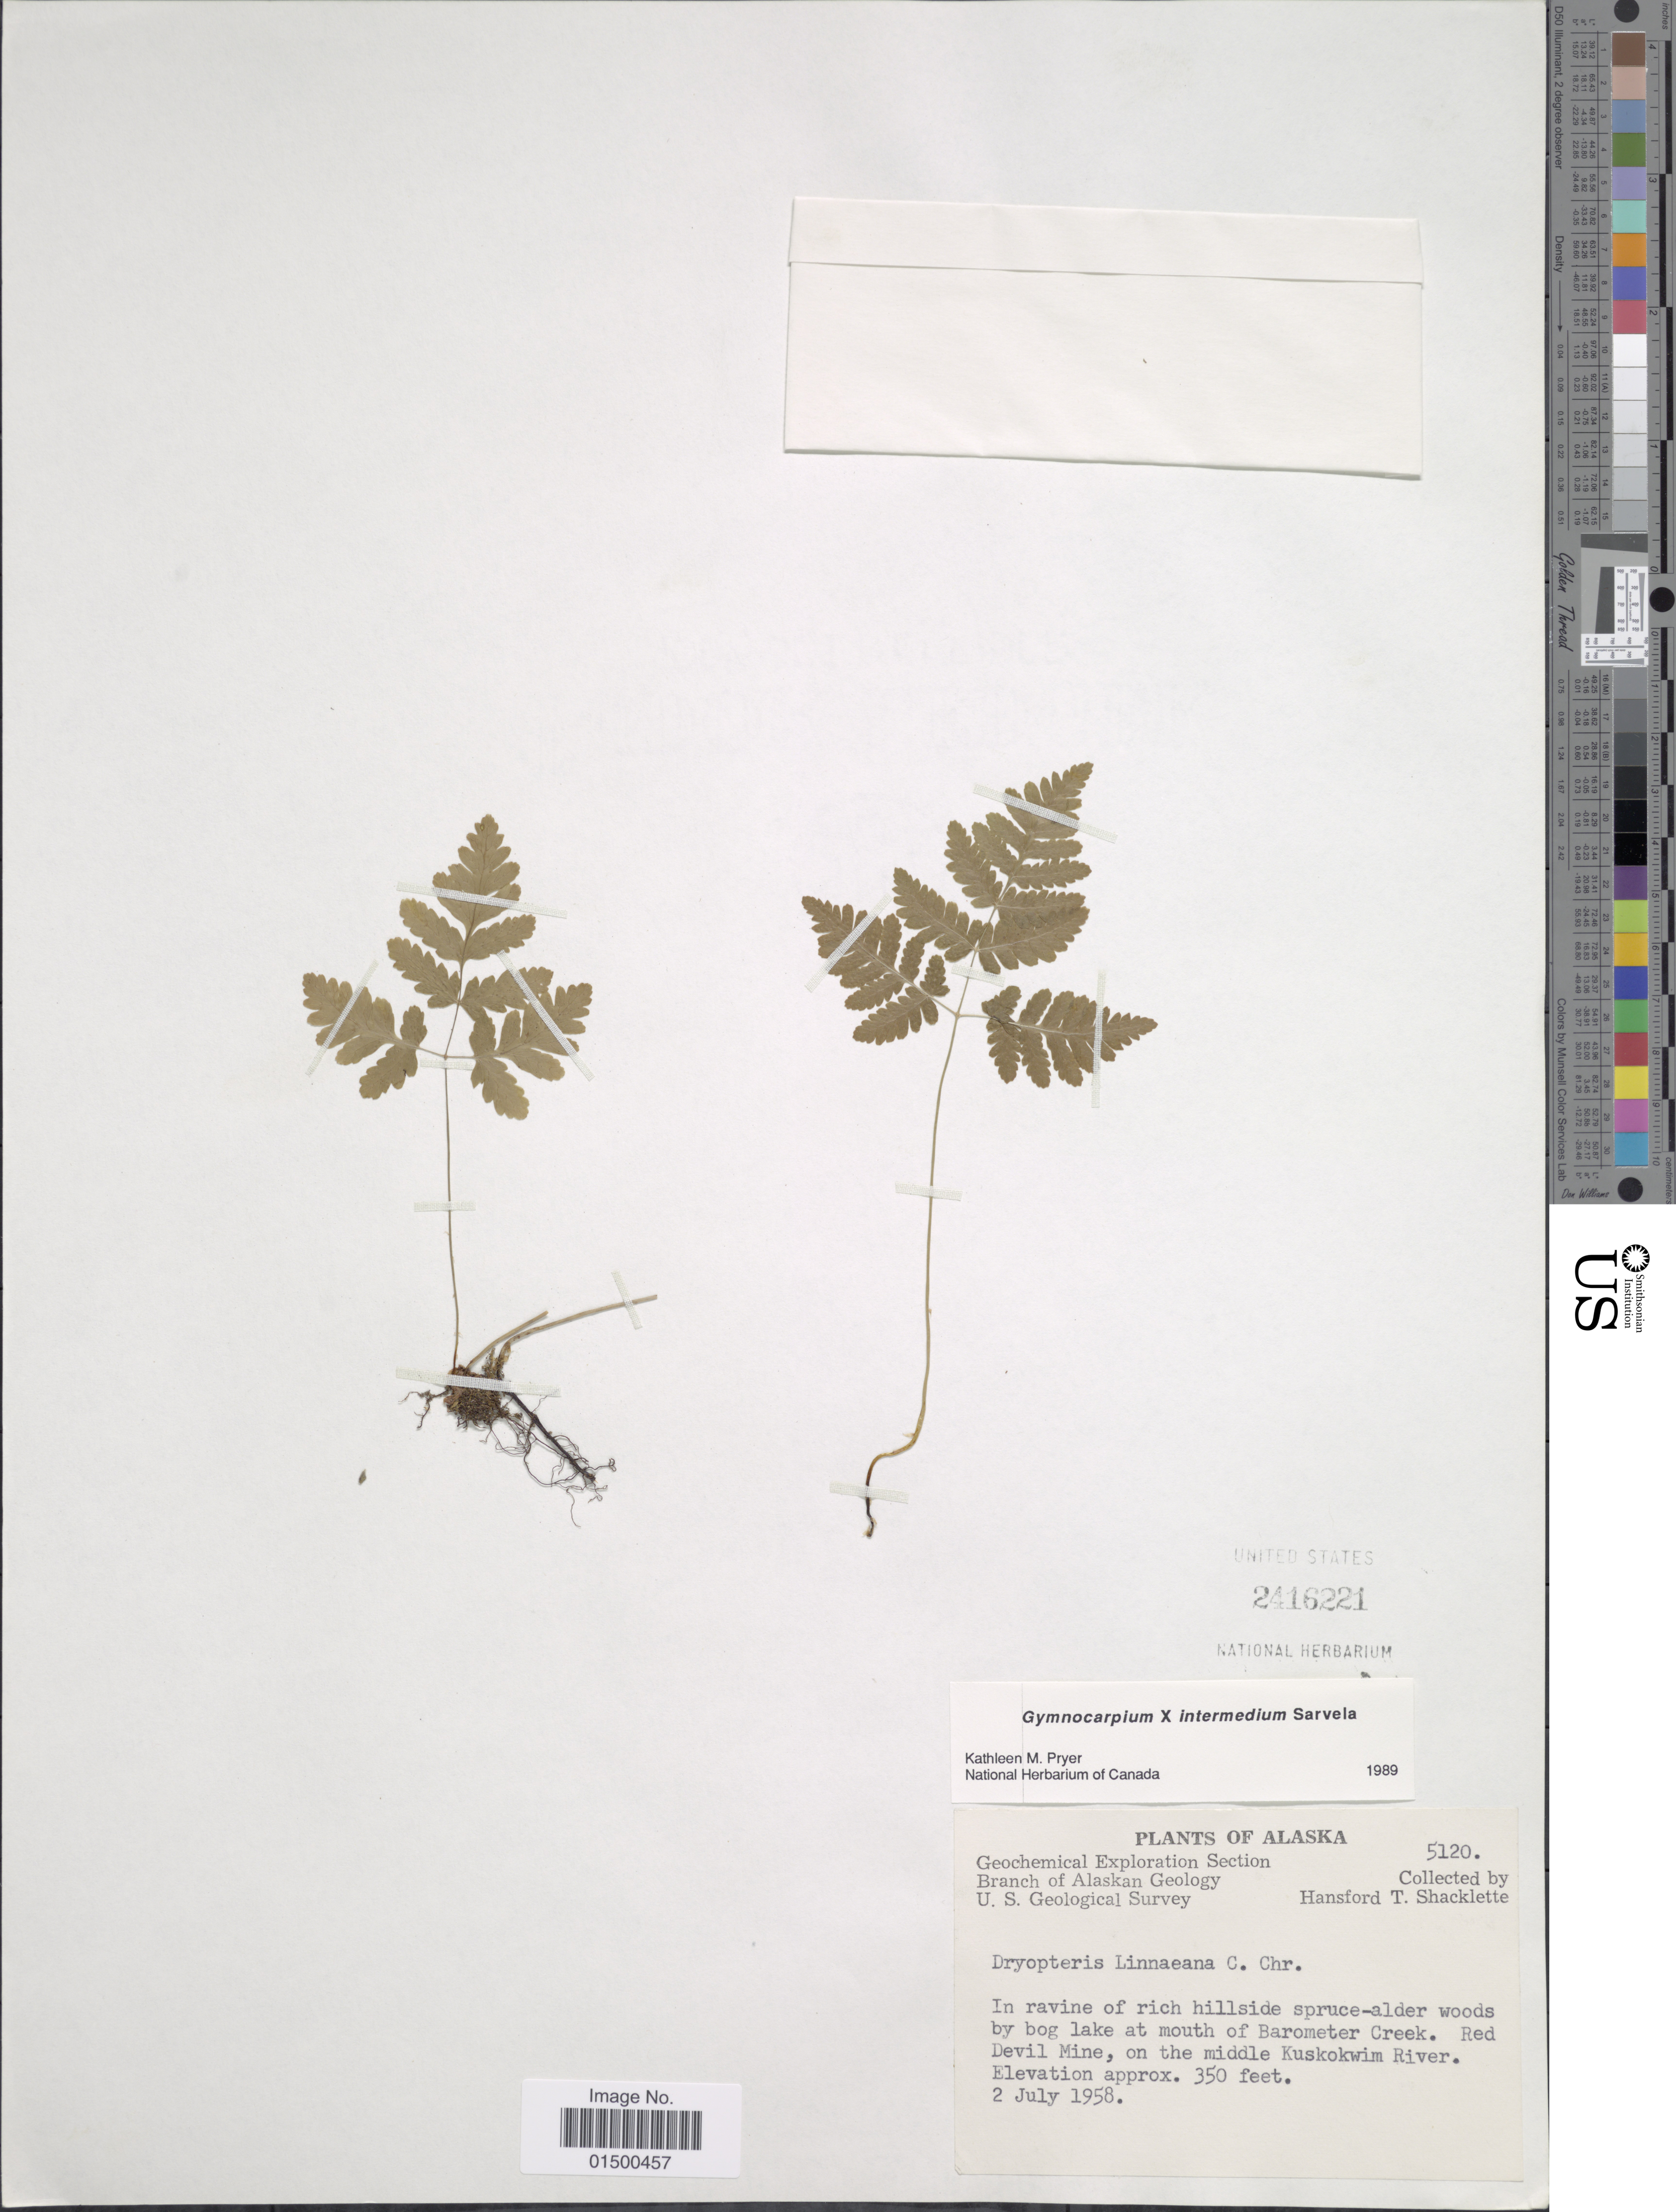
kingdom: Plantae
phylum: Tracheophyta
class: Polypodiopsida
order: Polypodiales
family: Cystopteridaceae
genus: Gymnocarpium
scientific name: Gymnocarpium x intermedium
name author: Sarvela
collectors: H. Shacklette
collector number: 5120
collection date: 1958-07-02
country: United States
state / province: Alaska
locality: In ravine of rich hillside spruce-alder woods by bog lake at mouth of Barometer Creek, Red Devil Mine, on the middle Kuskokwim River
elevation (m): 107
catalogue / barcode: US 2416221